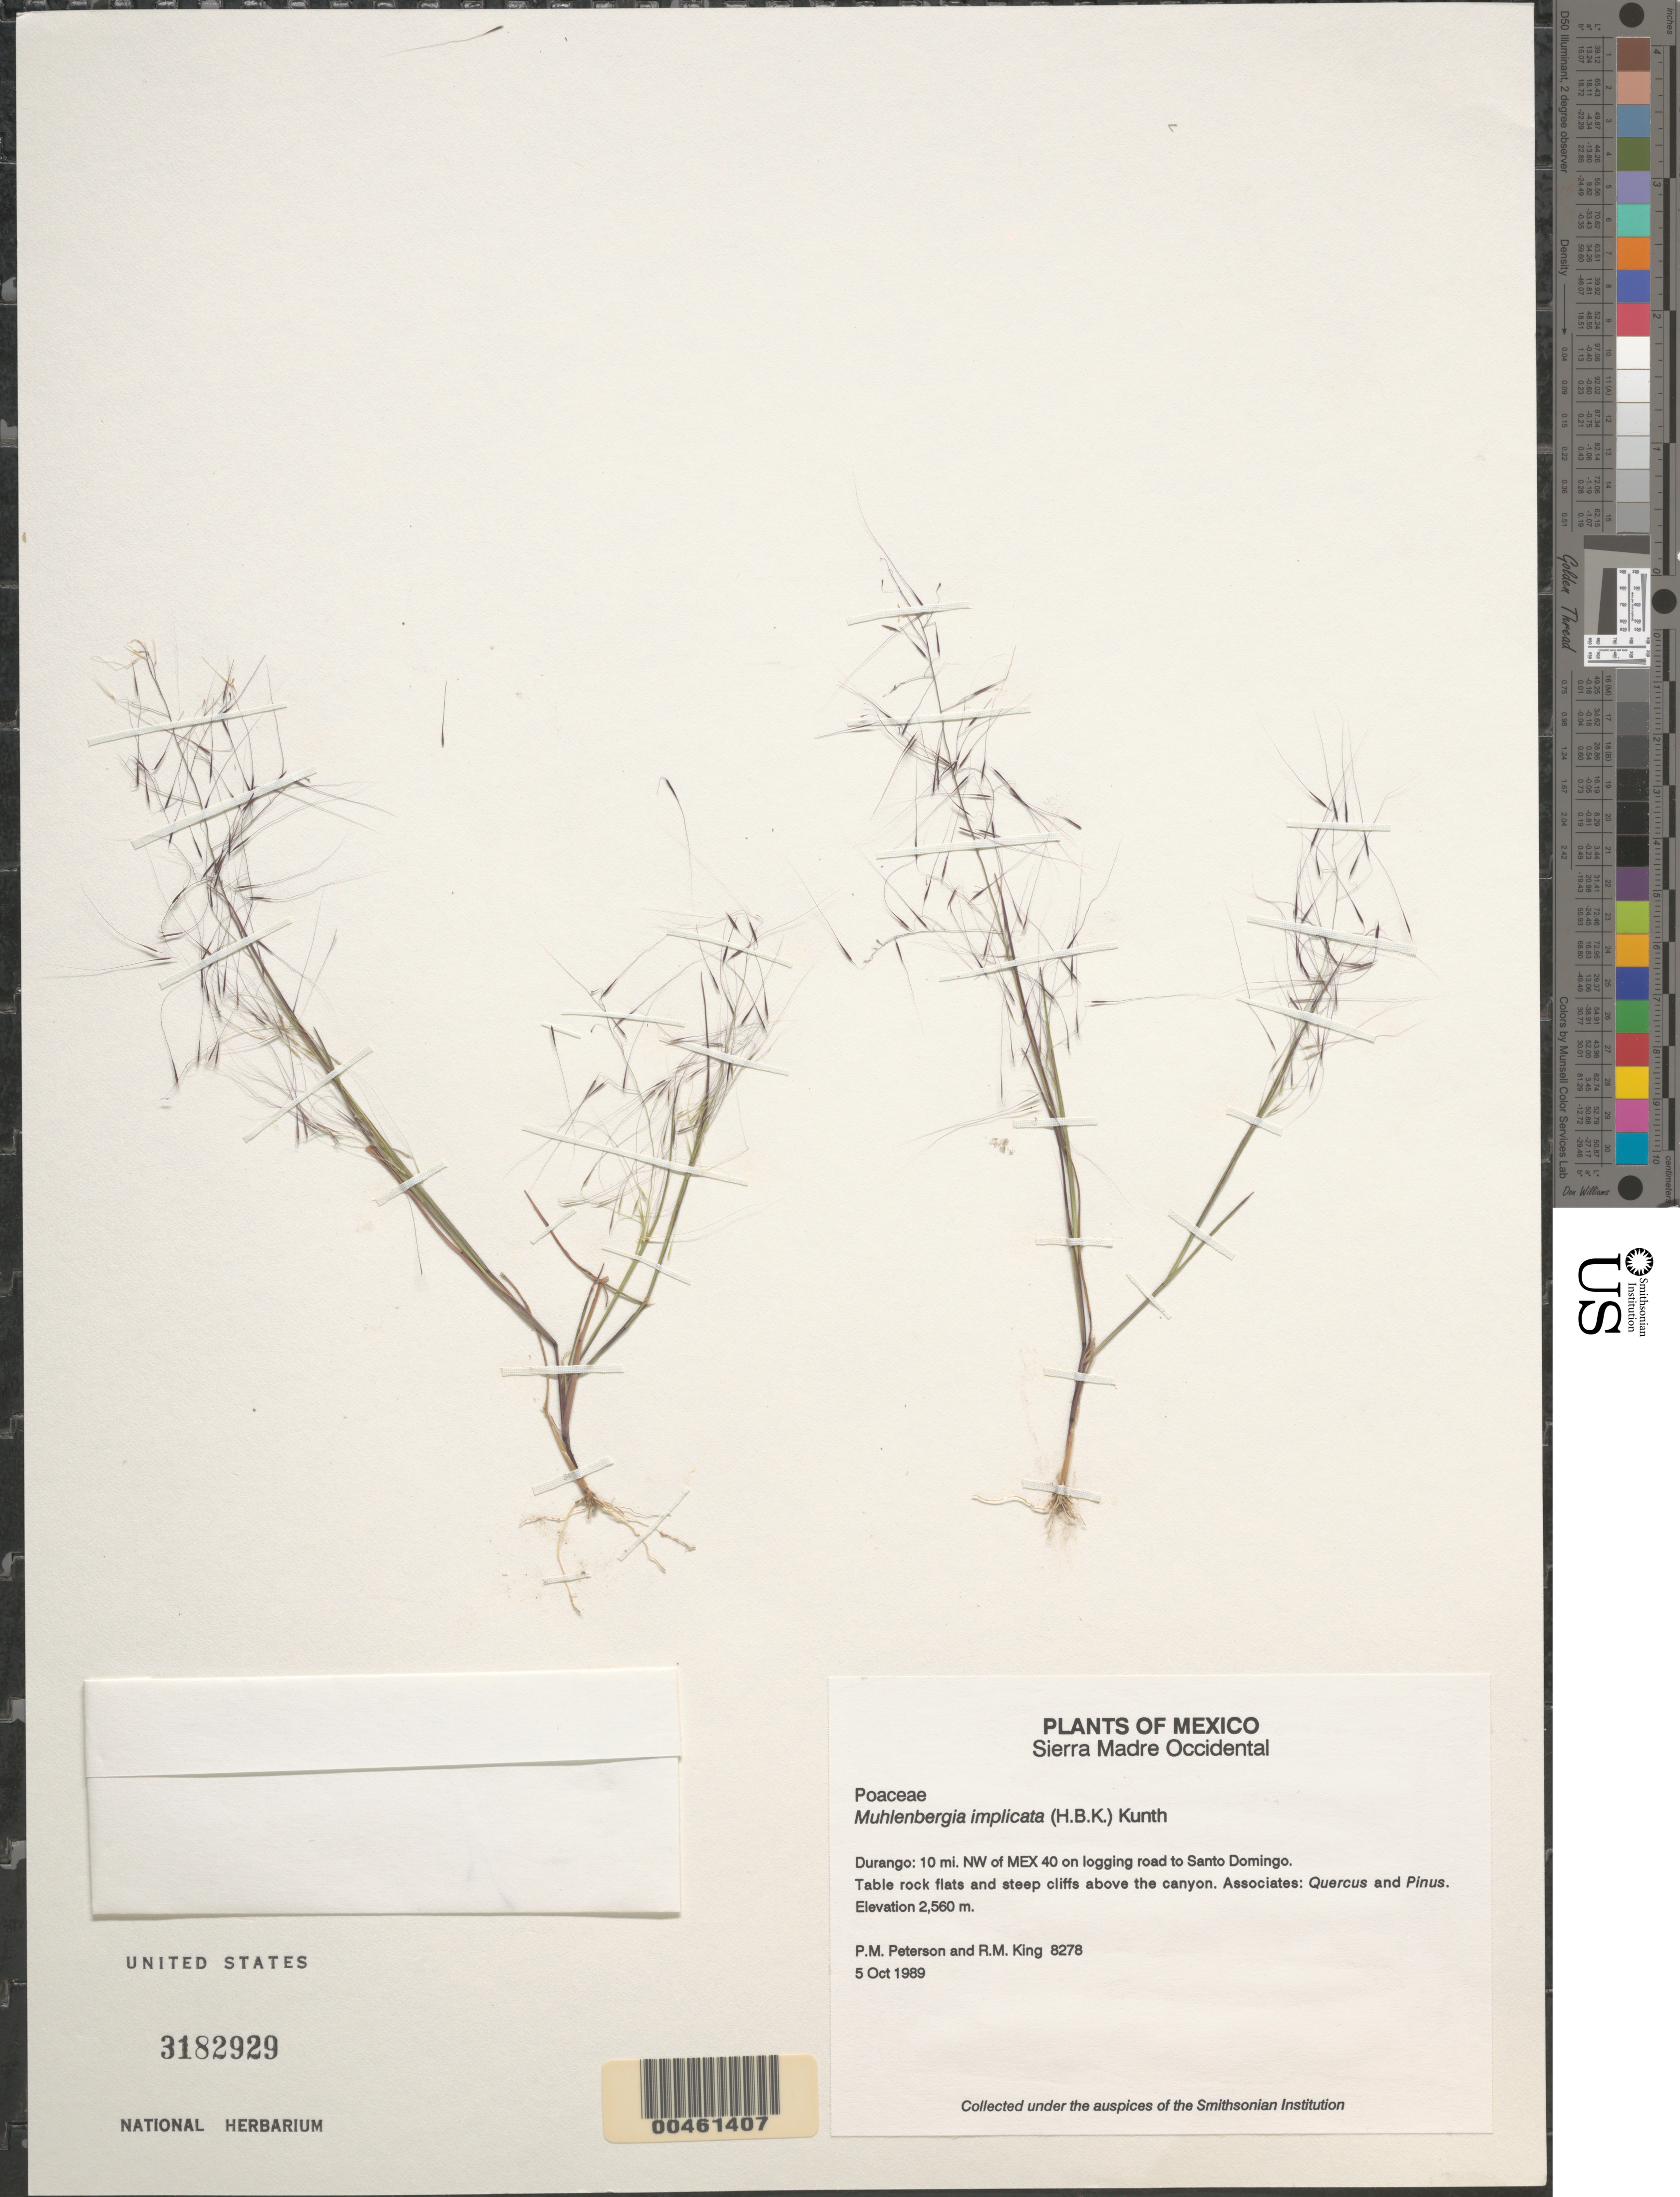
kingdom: Plantae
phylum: Tracheophyta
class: Liliopsida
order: Poales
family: Poaceae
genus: Muhlenbergia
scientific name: Muhlenbergia implicata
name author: (Kunth) Trin.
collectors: P. M. Peterson & R. M. King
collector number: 08278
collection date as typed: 05 Oct 1989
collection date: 1989-10-05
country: Mexico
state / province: Durango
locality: Sierra Madre Occidental, 10 mi. NW of Mex 40 on logging road to Santo Domingo.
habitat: Table rock flats and steep cliffs above the canyon. Associates: Quercus and Pinus.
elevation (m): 2560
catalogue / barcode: US 3182929